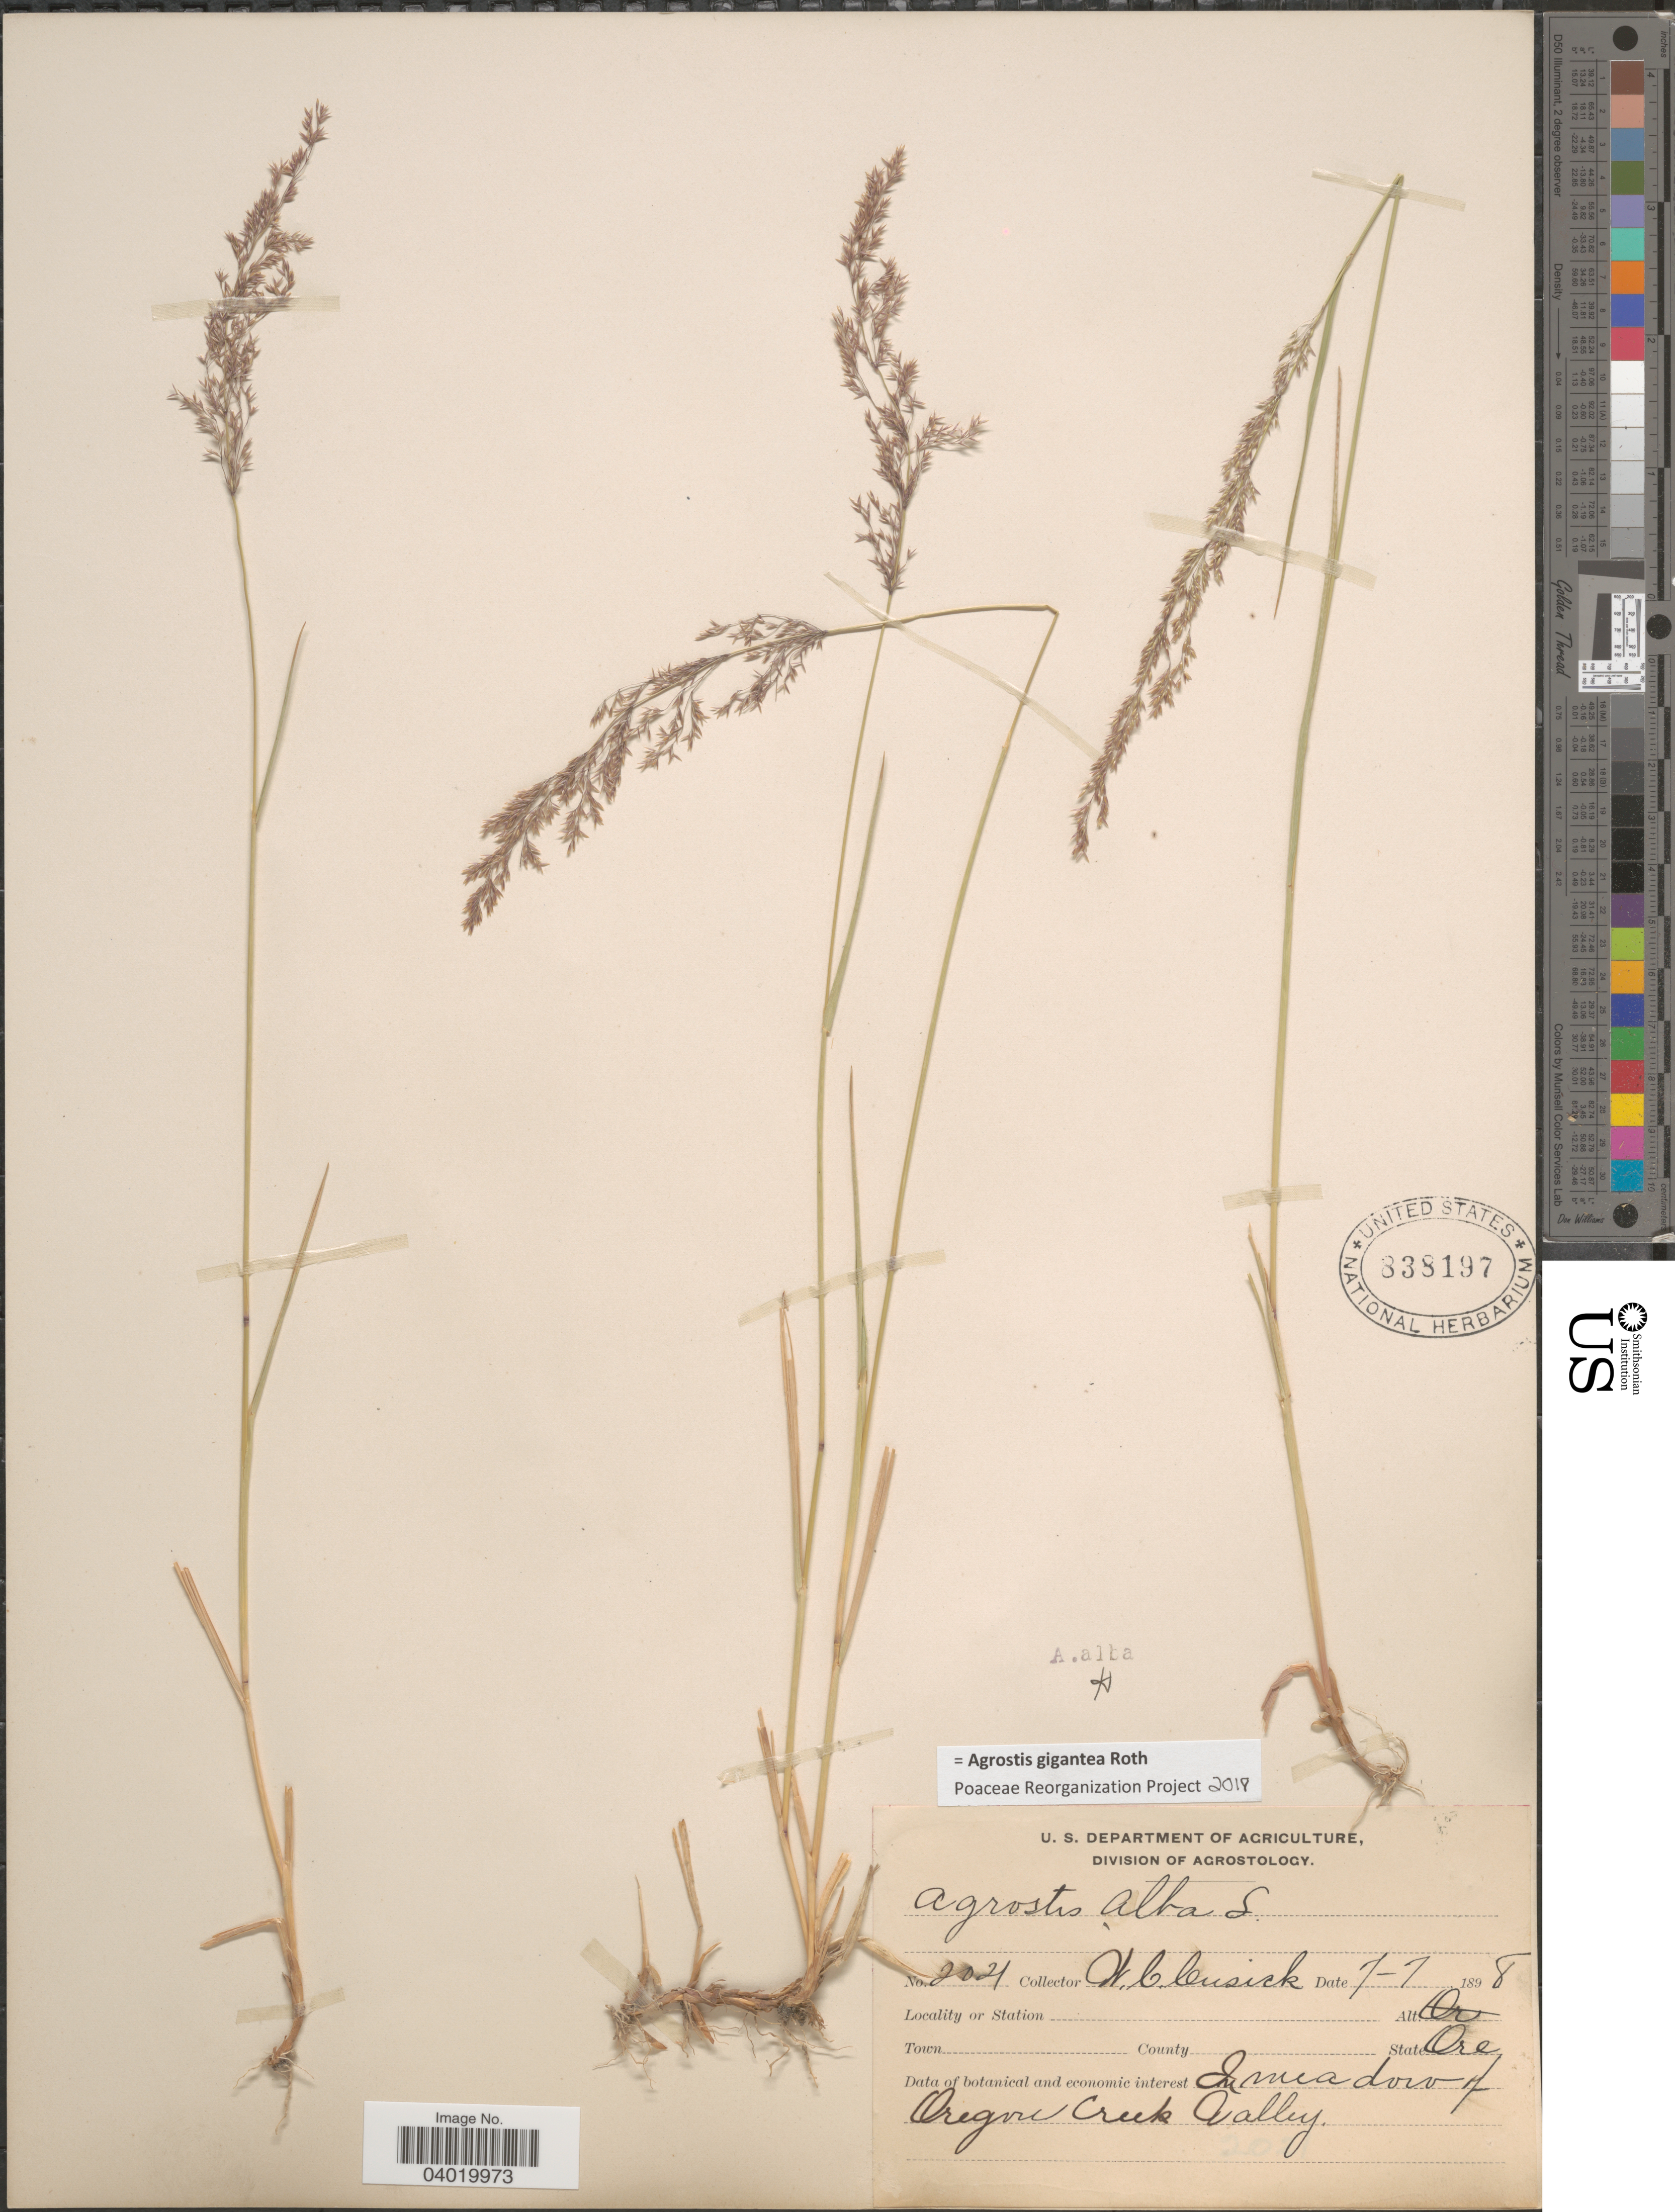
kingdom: Plantae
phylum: Tracheophyta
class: Liliopsida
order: Poales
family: Poaceae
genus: Agrostis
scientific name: Agrostis gigantea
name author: Roth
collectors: W. C. Cusick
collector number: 2021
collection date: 1898-07-07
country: United States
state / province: Oregon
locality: In meadow of Oregon Creek Valley.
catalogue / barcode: US 838197